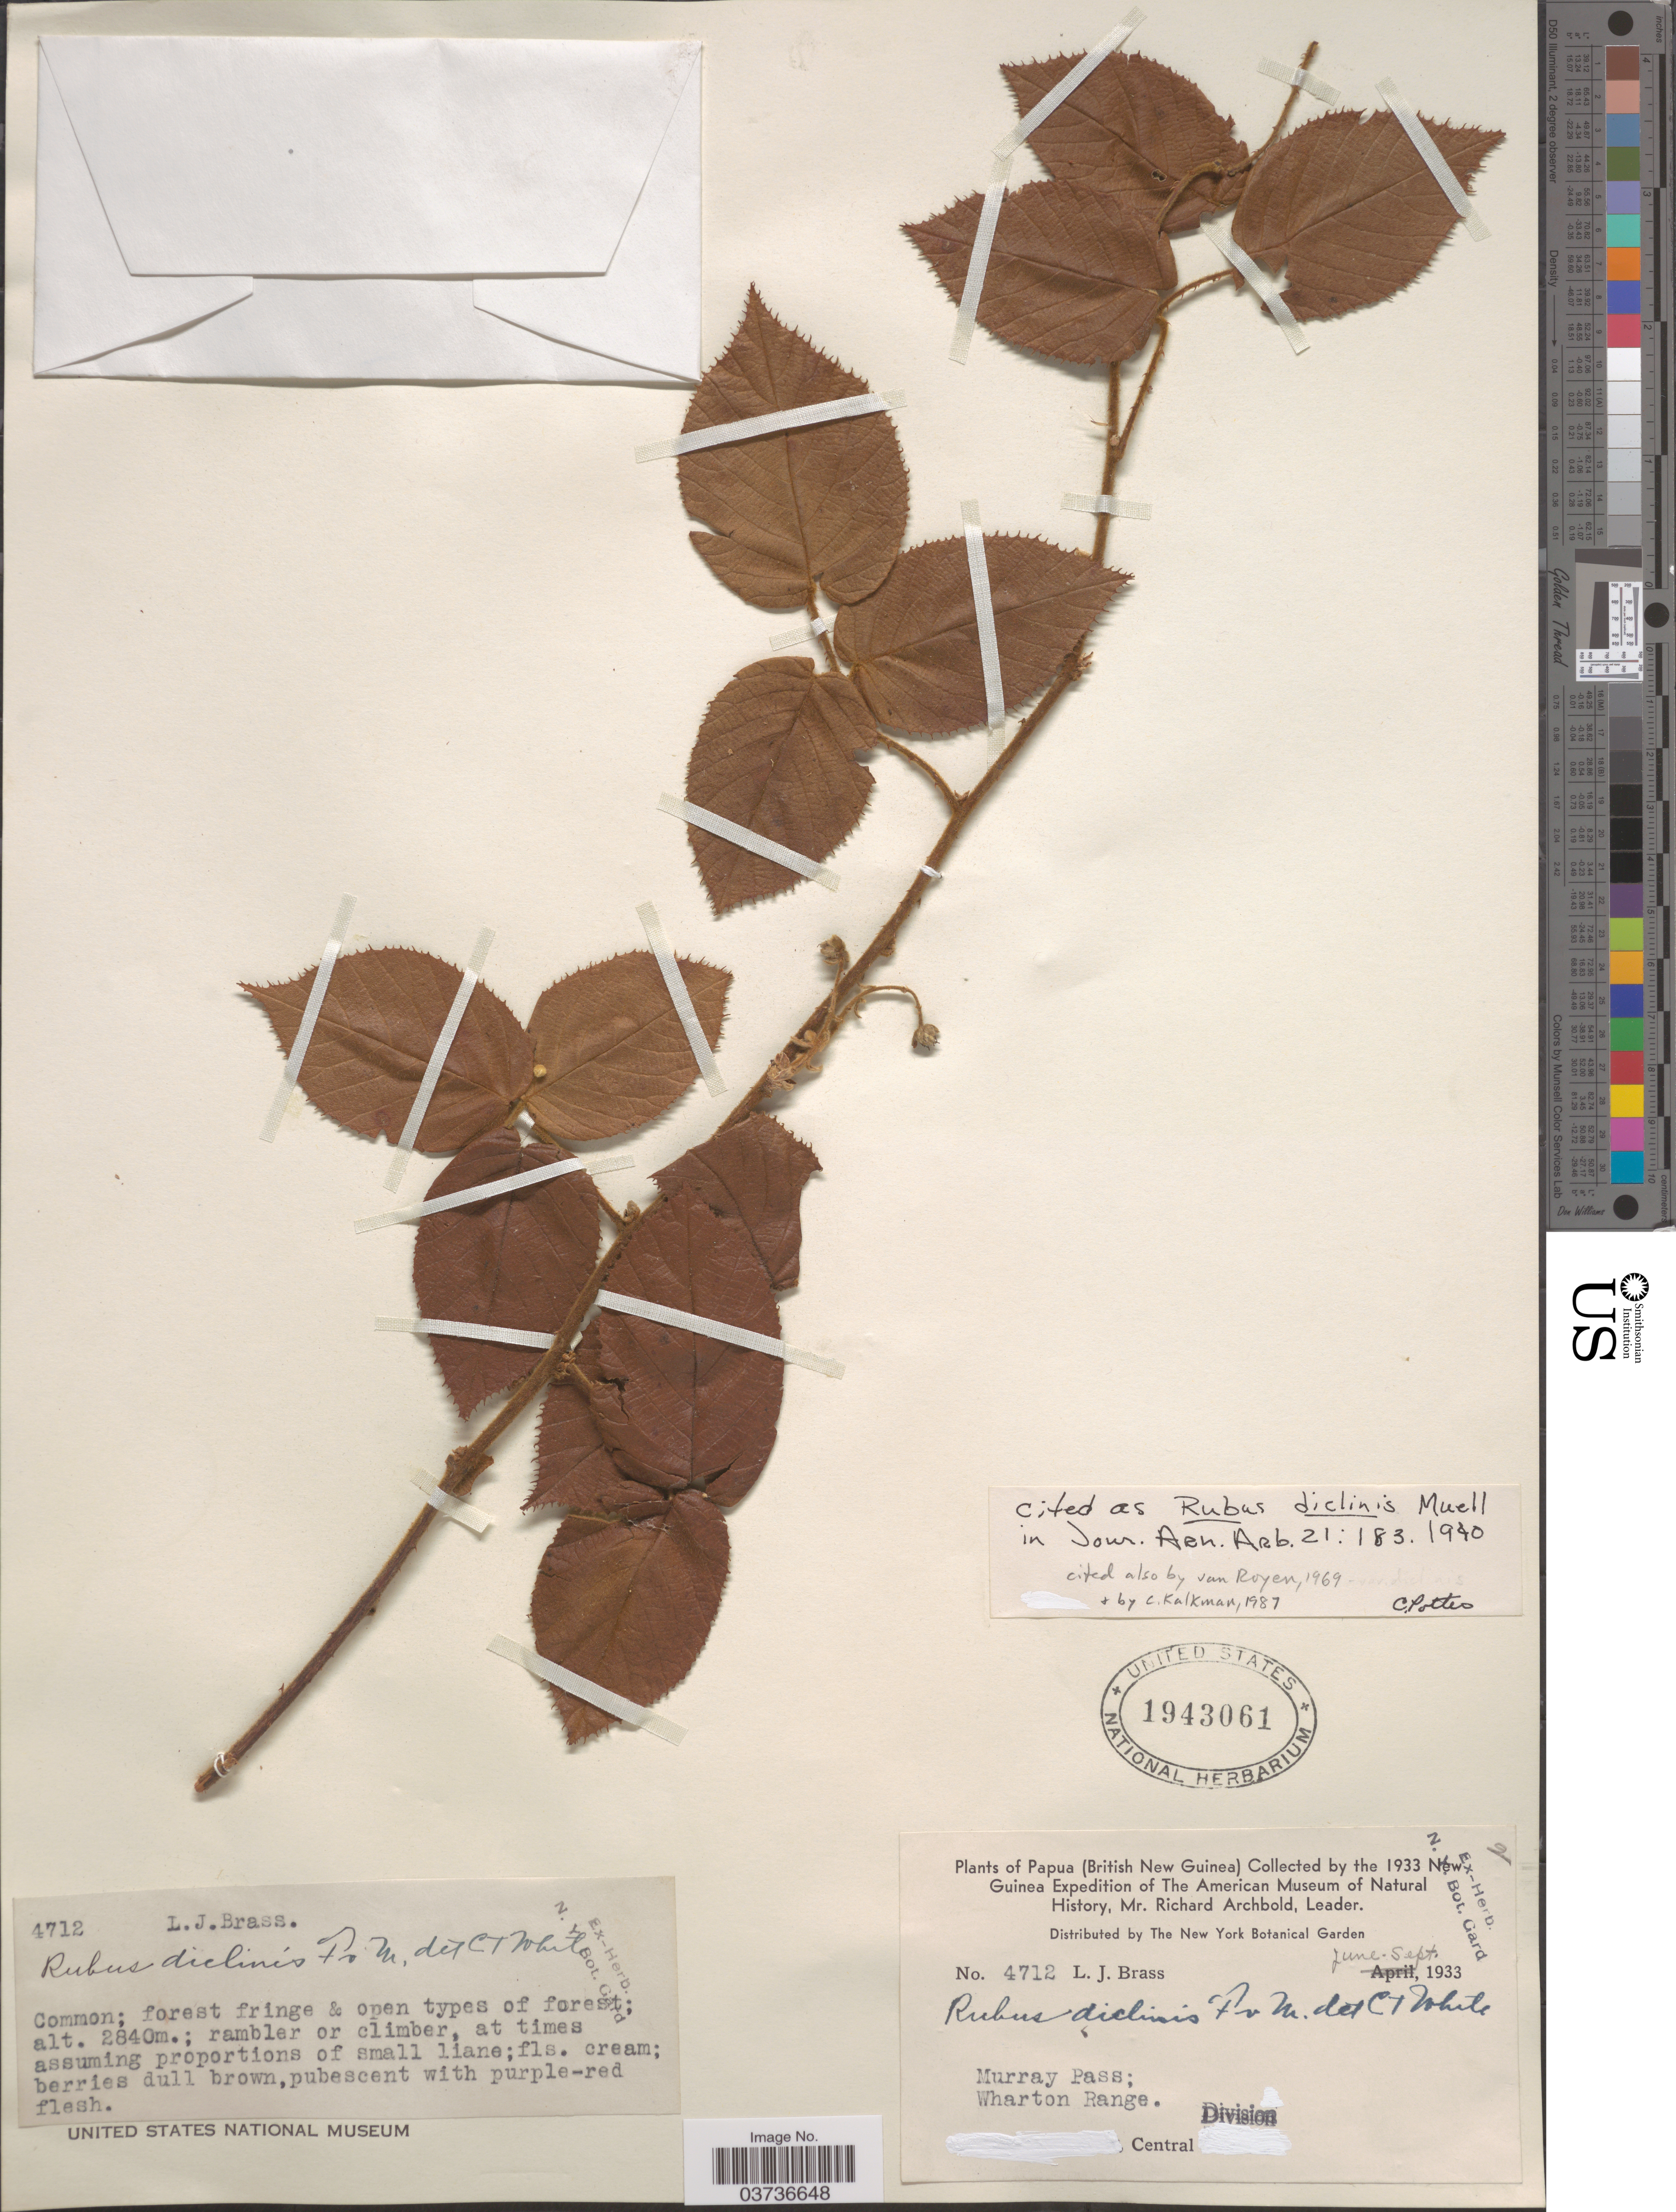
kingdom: Plantae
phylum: Tracheophyta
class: Magnoliopsida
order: Rosales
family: Rosaceae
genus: Rubus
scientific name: Rubus diclinis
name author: F. Muell.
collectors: L. J. Brass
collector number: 4712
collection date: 1933-06/1933-09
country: Papua New Guinea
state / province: Central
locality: Papua (British New Guinea). Murray Pass; Wharton Range. Central Division.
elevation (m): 2840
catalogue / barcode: US 1943061